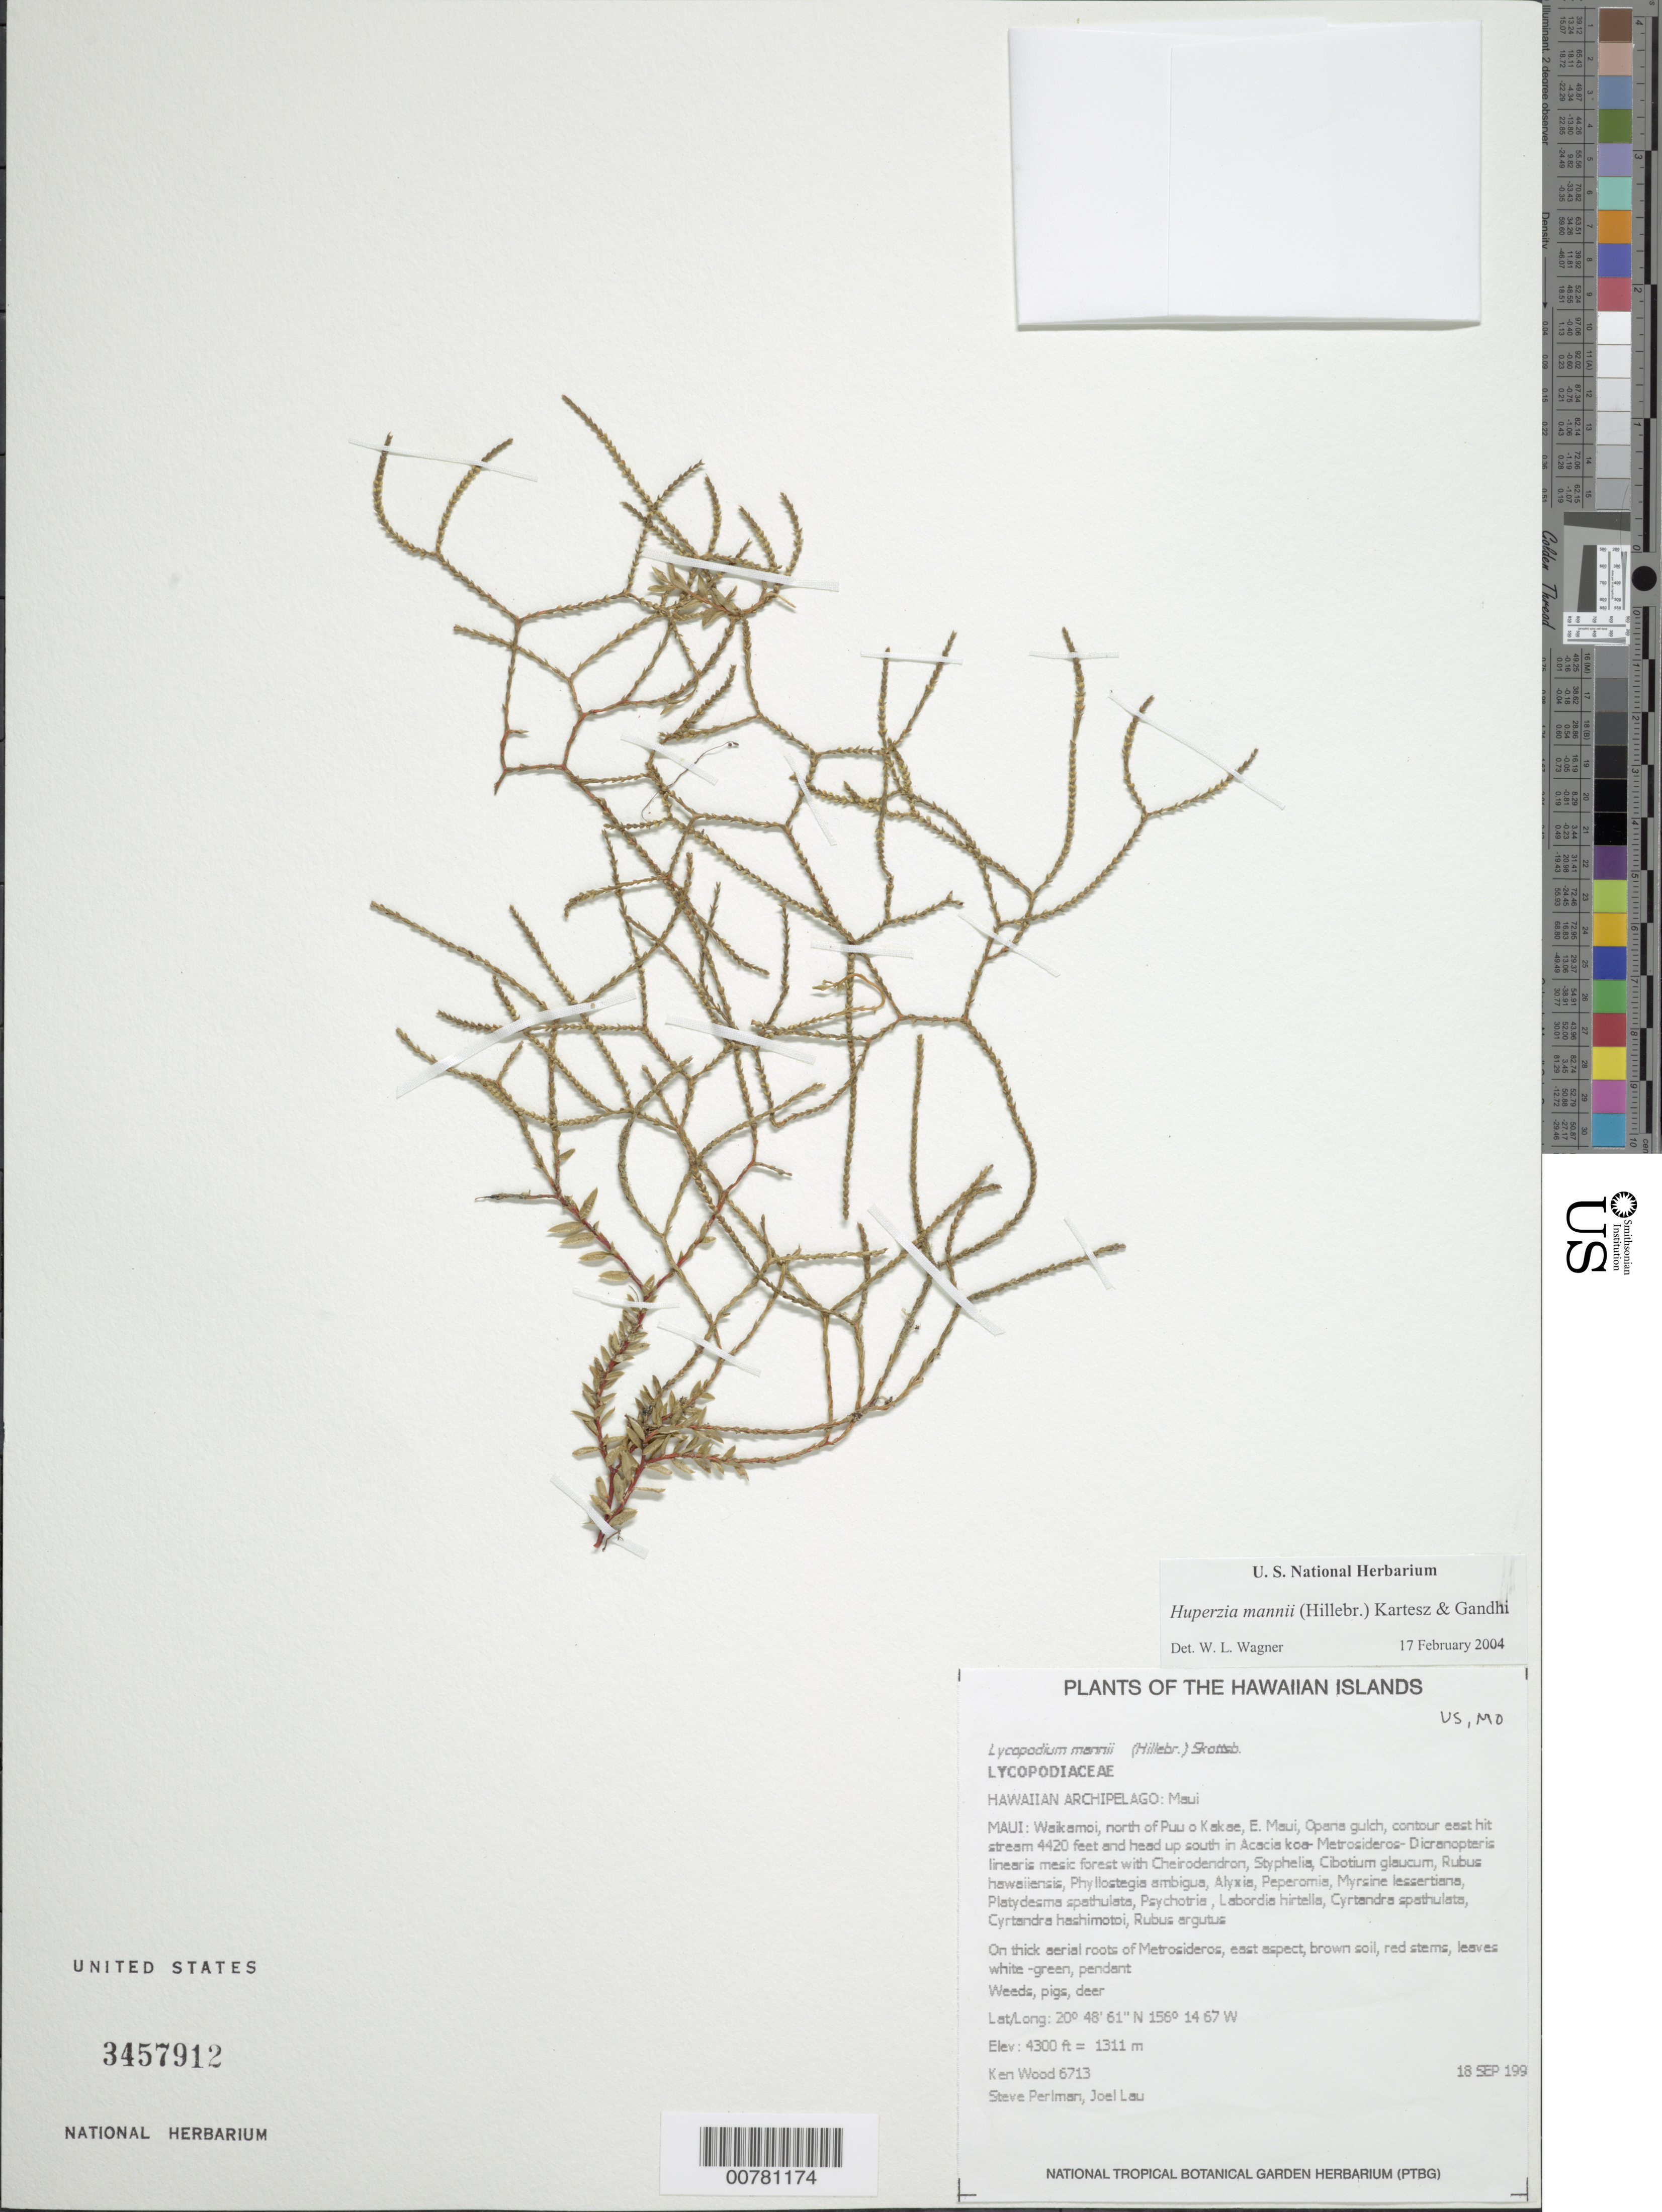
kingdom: Plantae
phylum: Tracheophyta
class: Lycopodiopsida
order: Lycopodiales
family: Lycopodiaceae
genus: Phlegmariurus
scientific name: Phlegmariurus mannii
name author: (Hillebr.) W.H. Wagner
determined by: Field, A. R.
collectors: K. R. Wood, S. P. Perlman & J. Lau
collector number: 6713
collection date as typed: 18 Sep 1997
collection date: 1997-09-18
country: United States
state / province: Hawaii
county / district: Maui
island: Maui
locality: East Maui, Waikamoi, north of Puu o Kakae, Opana gulch, contour east hit stream 4420 feet and head up south.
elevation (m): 1311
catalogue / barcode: US 3457912